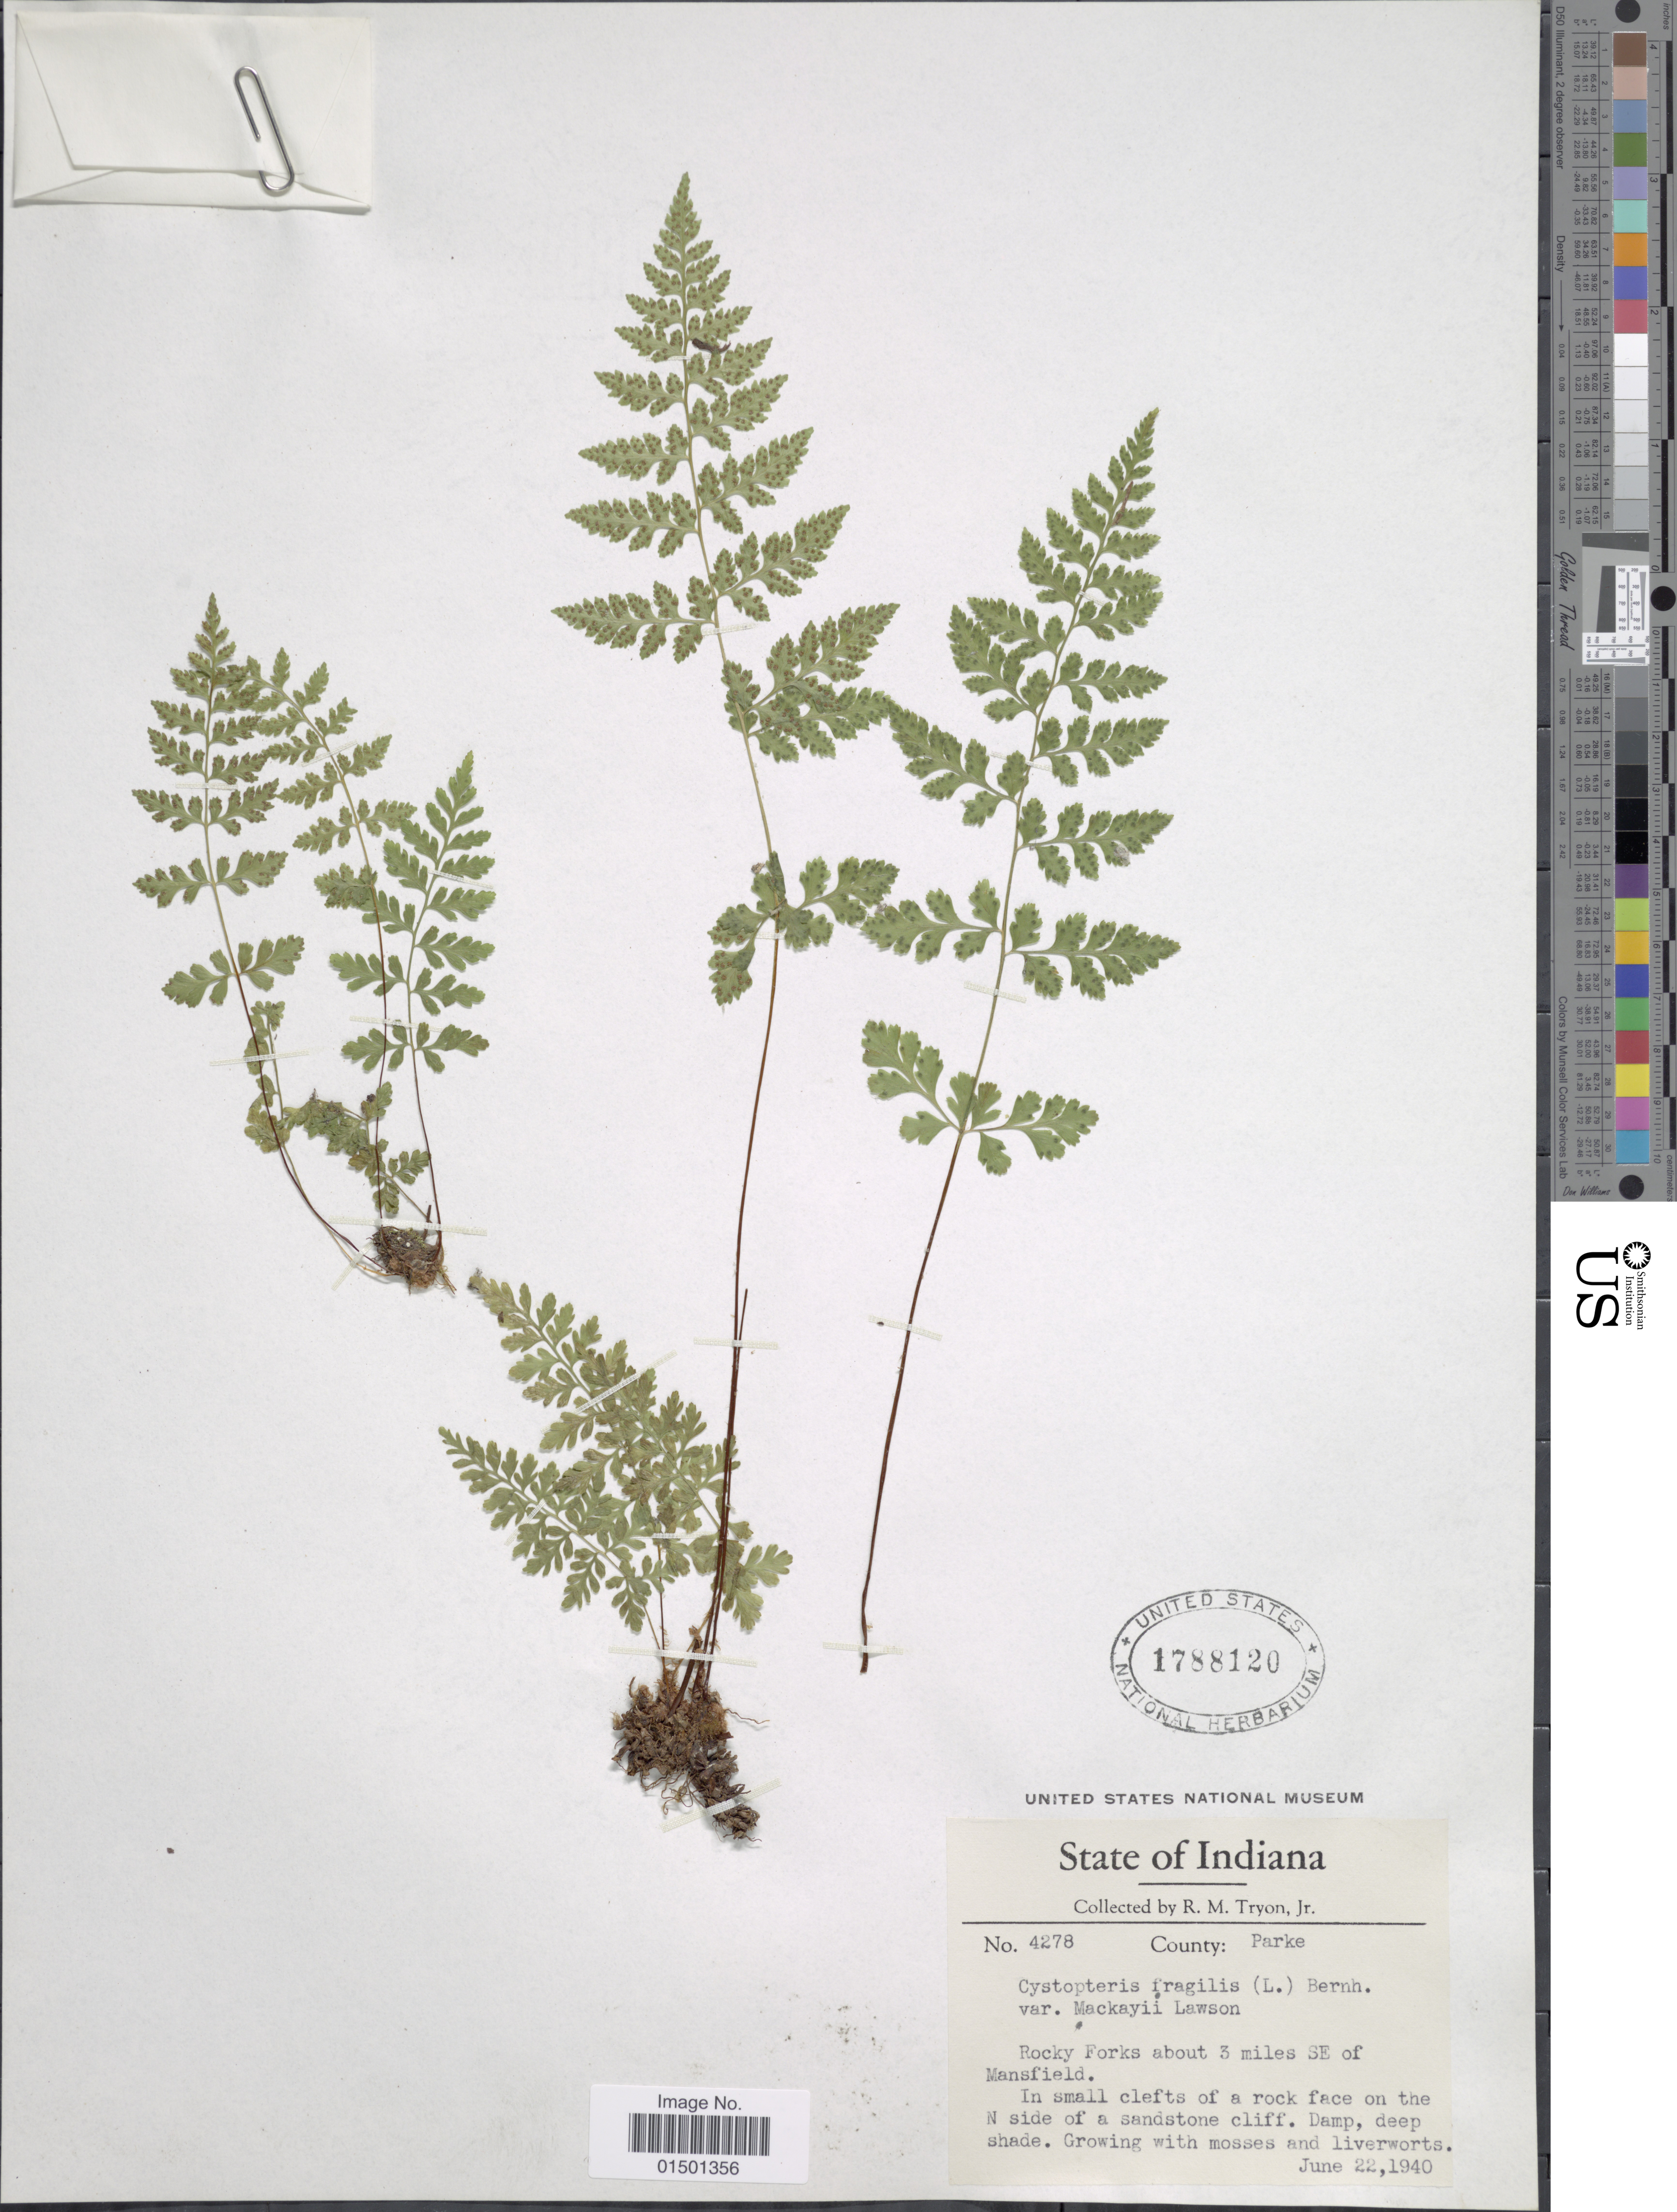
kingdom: Plantae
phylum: Tracheophyta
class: Polypodiopsida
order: Polypodiales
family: Cystopteridaceae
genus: Cystopteris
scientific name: Cystopteris diaphana x C. protrusa (Weath.) Blasdell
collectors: R. M. Tryon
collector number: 4278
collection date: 1940-06-22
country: United States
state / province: Indiana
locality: County Parke, rocky Forks about 3 miles SE of Mansfield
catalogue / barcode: US 1788120